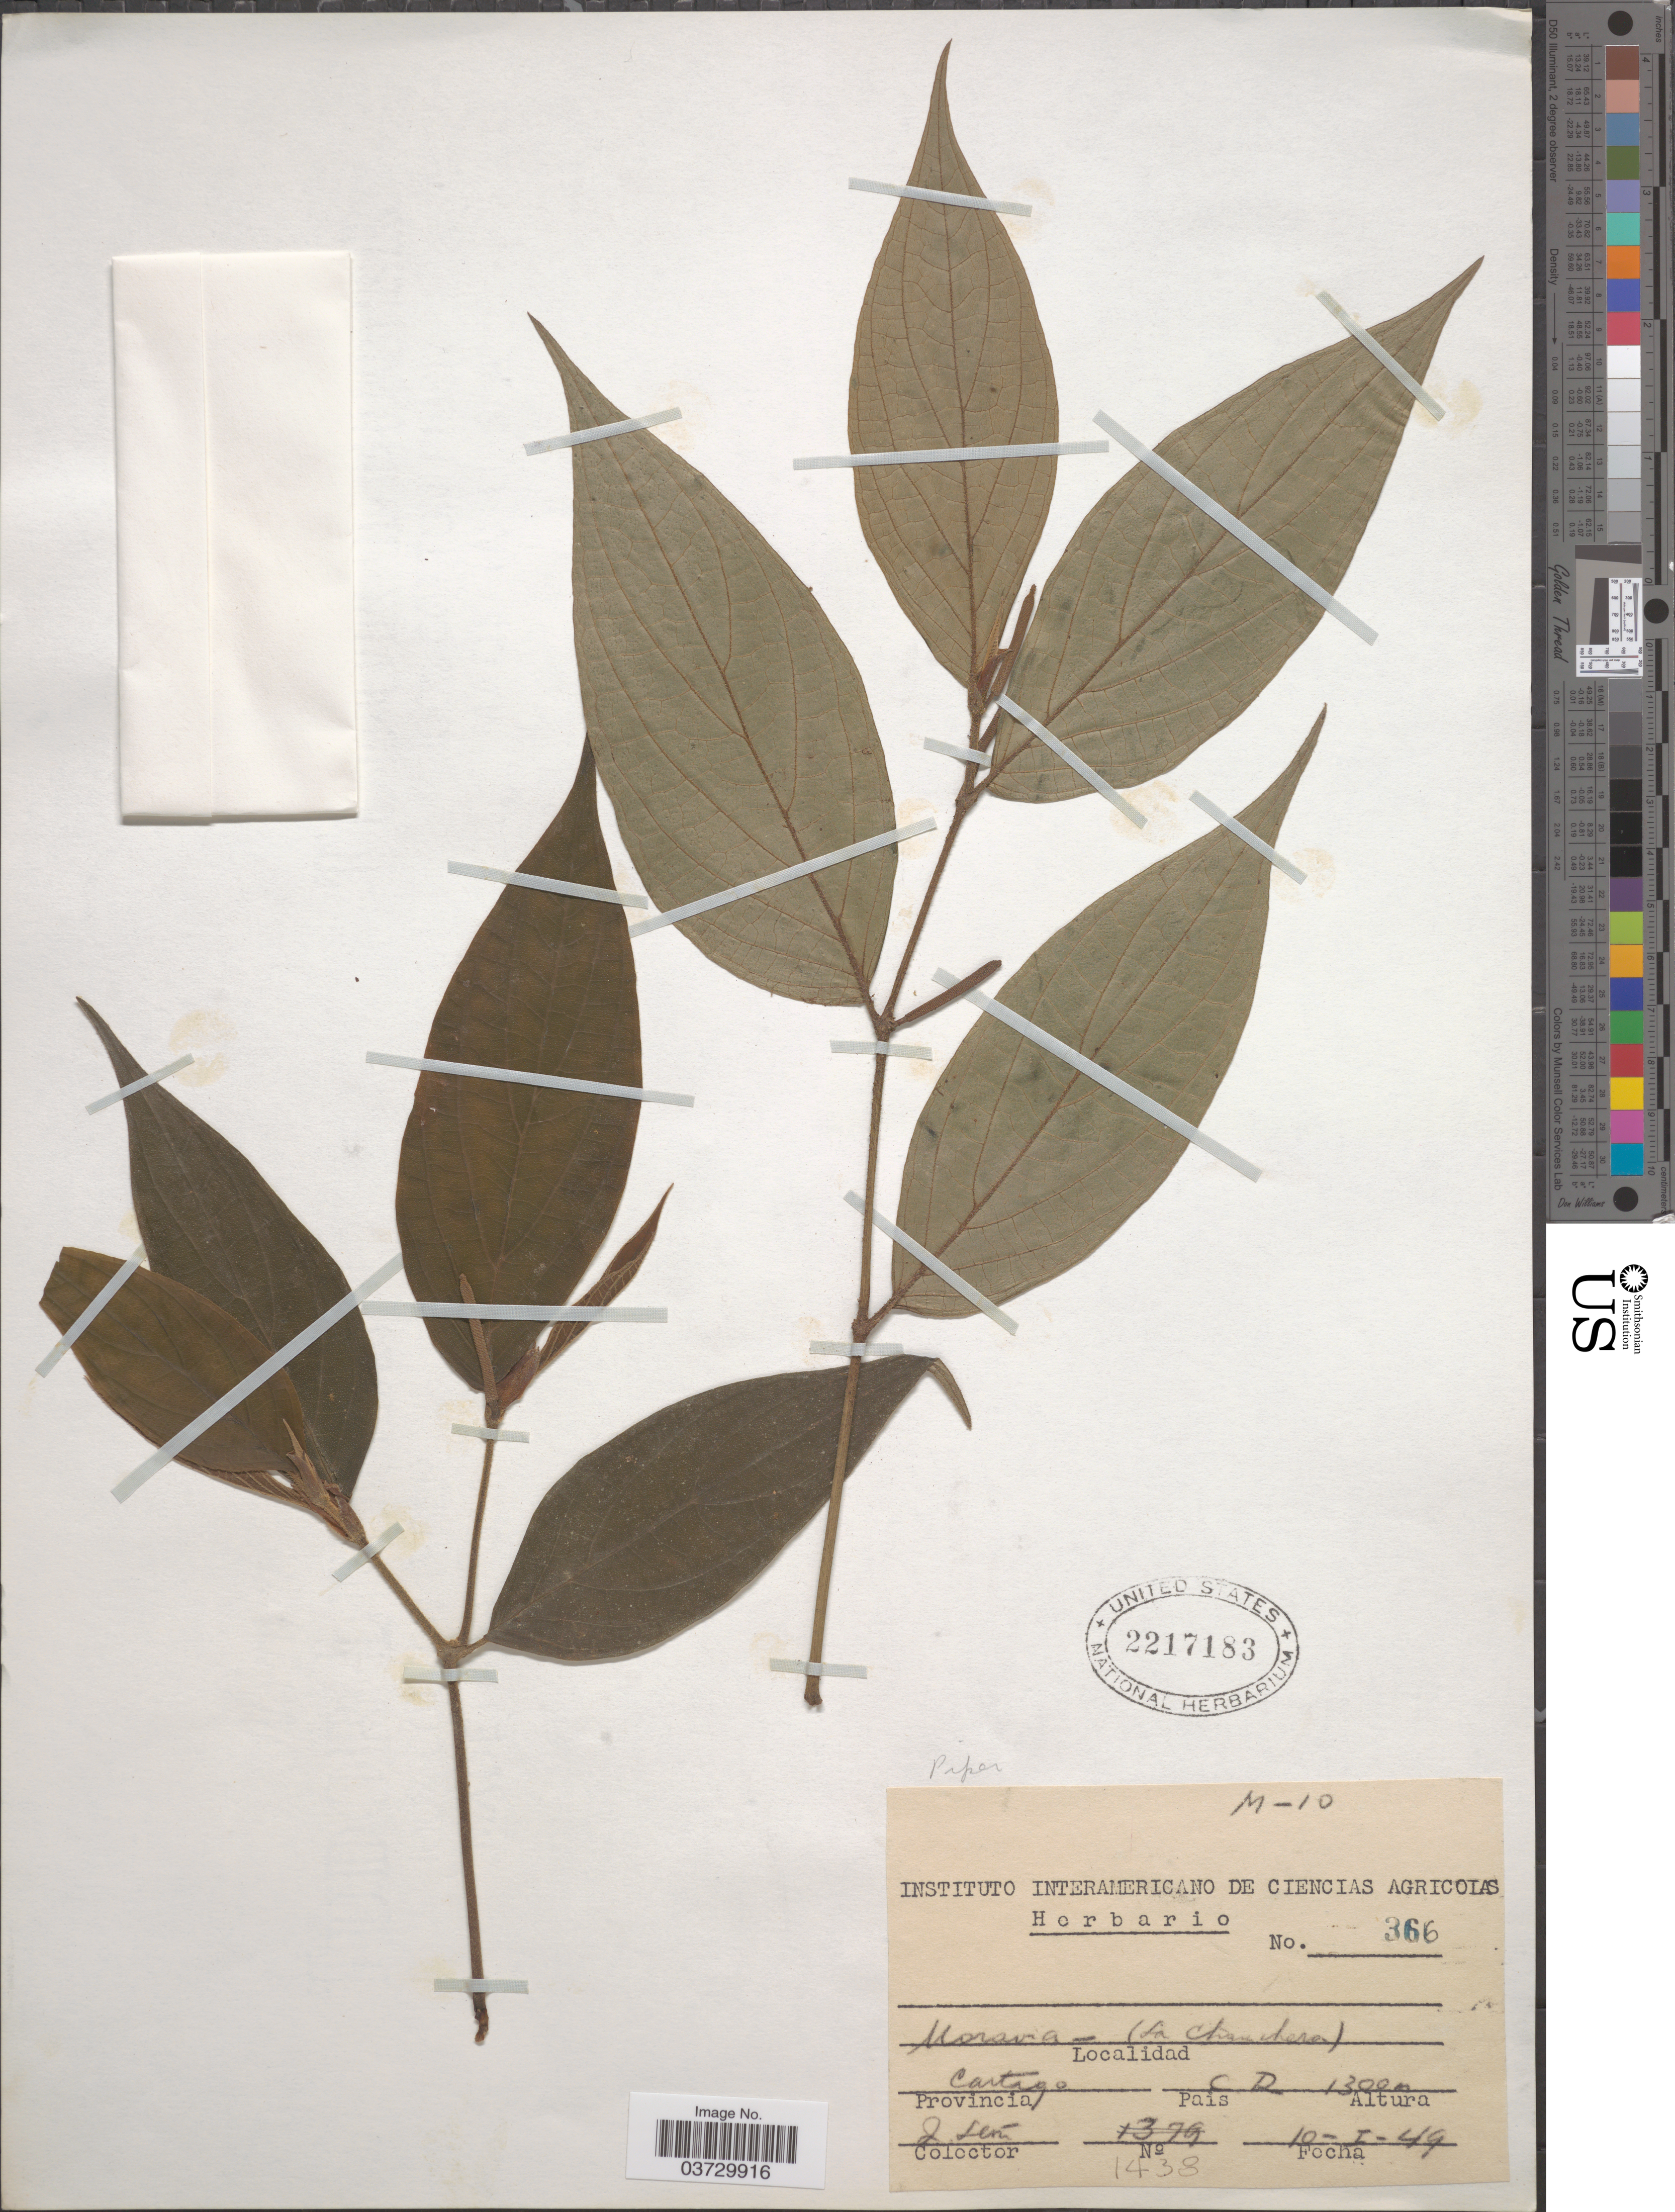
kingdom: Plantae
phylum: Tracheophyta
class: Magnoliopsida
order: Piperales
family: Piperaceae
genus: Piper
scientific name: Piper sp.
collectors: J. León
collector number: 1438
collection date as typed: Transcribed d/m/y: 10/1/49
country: Costa Rica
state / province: Cartago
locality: Moravia - (La Chanchera).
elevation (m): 1300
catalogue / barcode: US 2217183